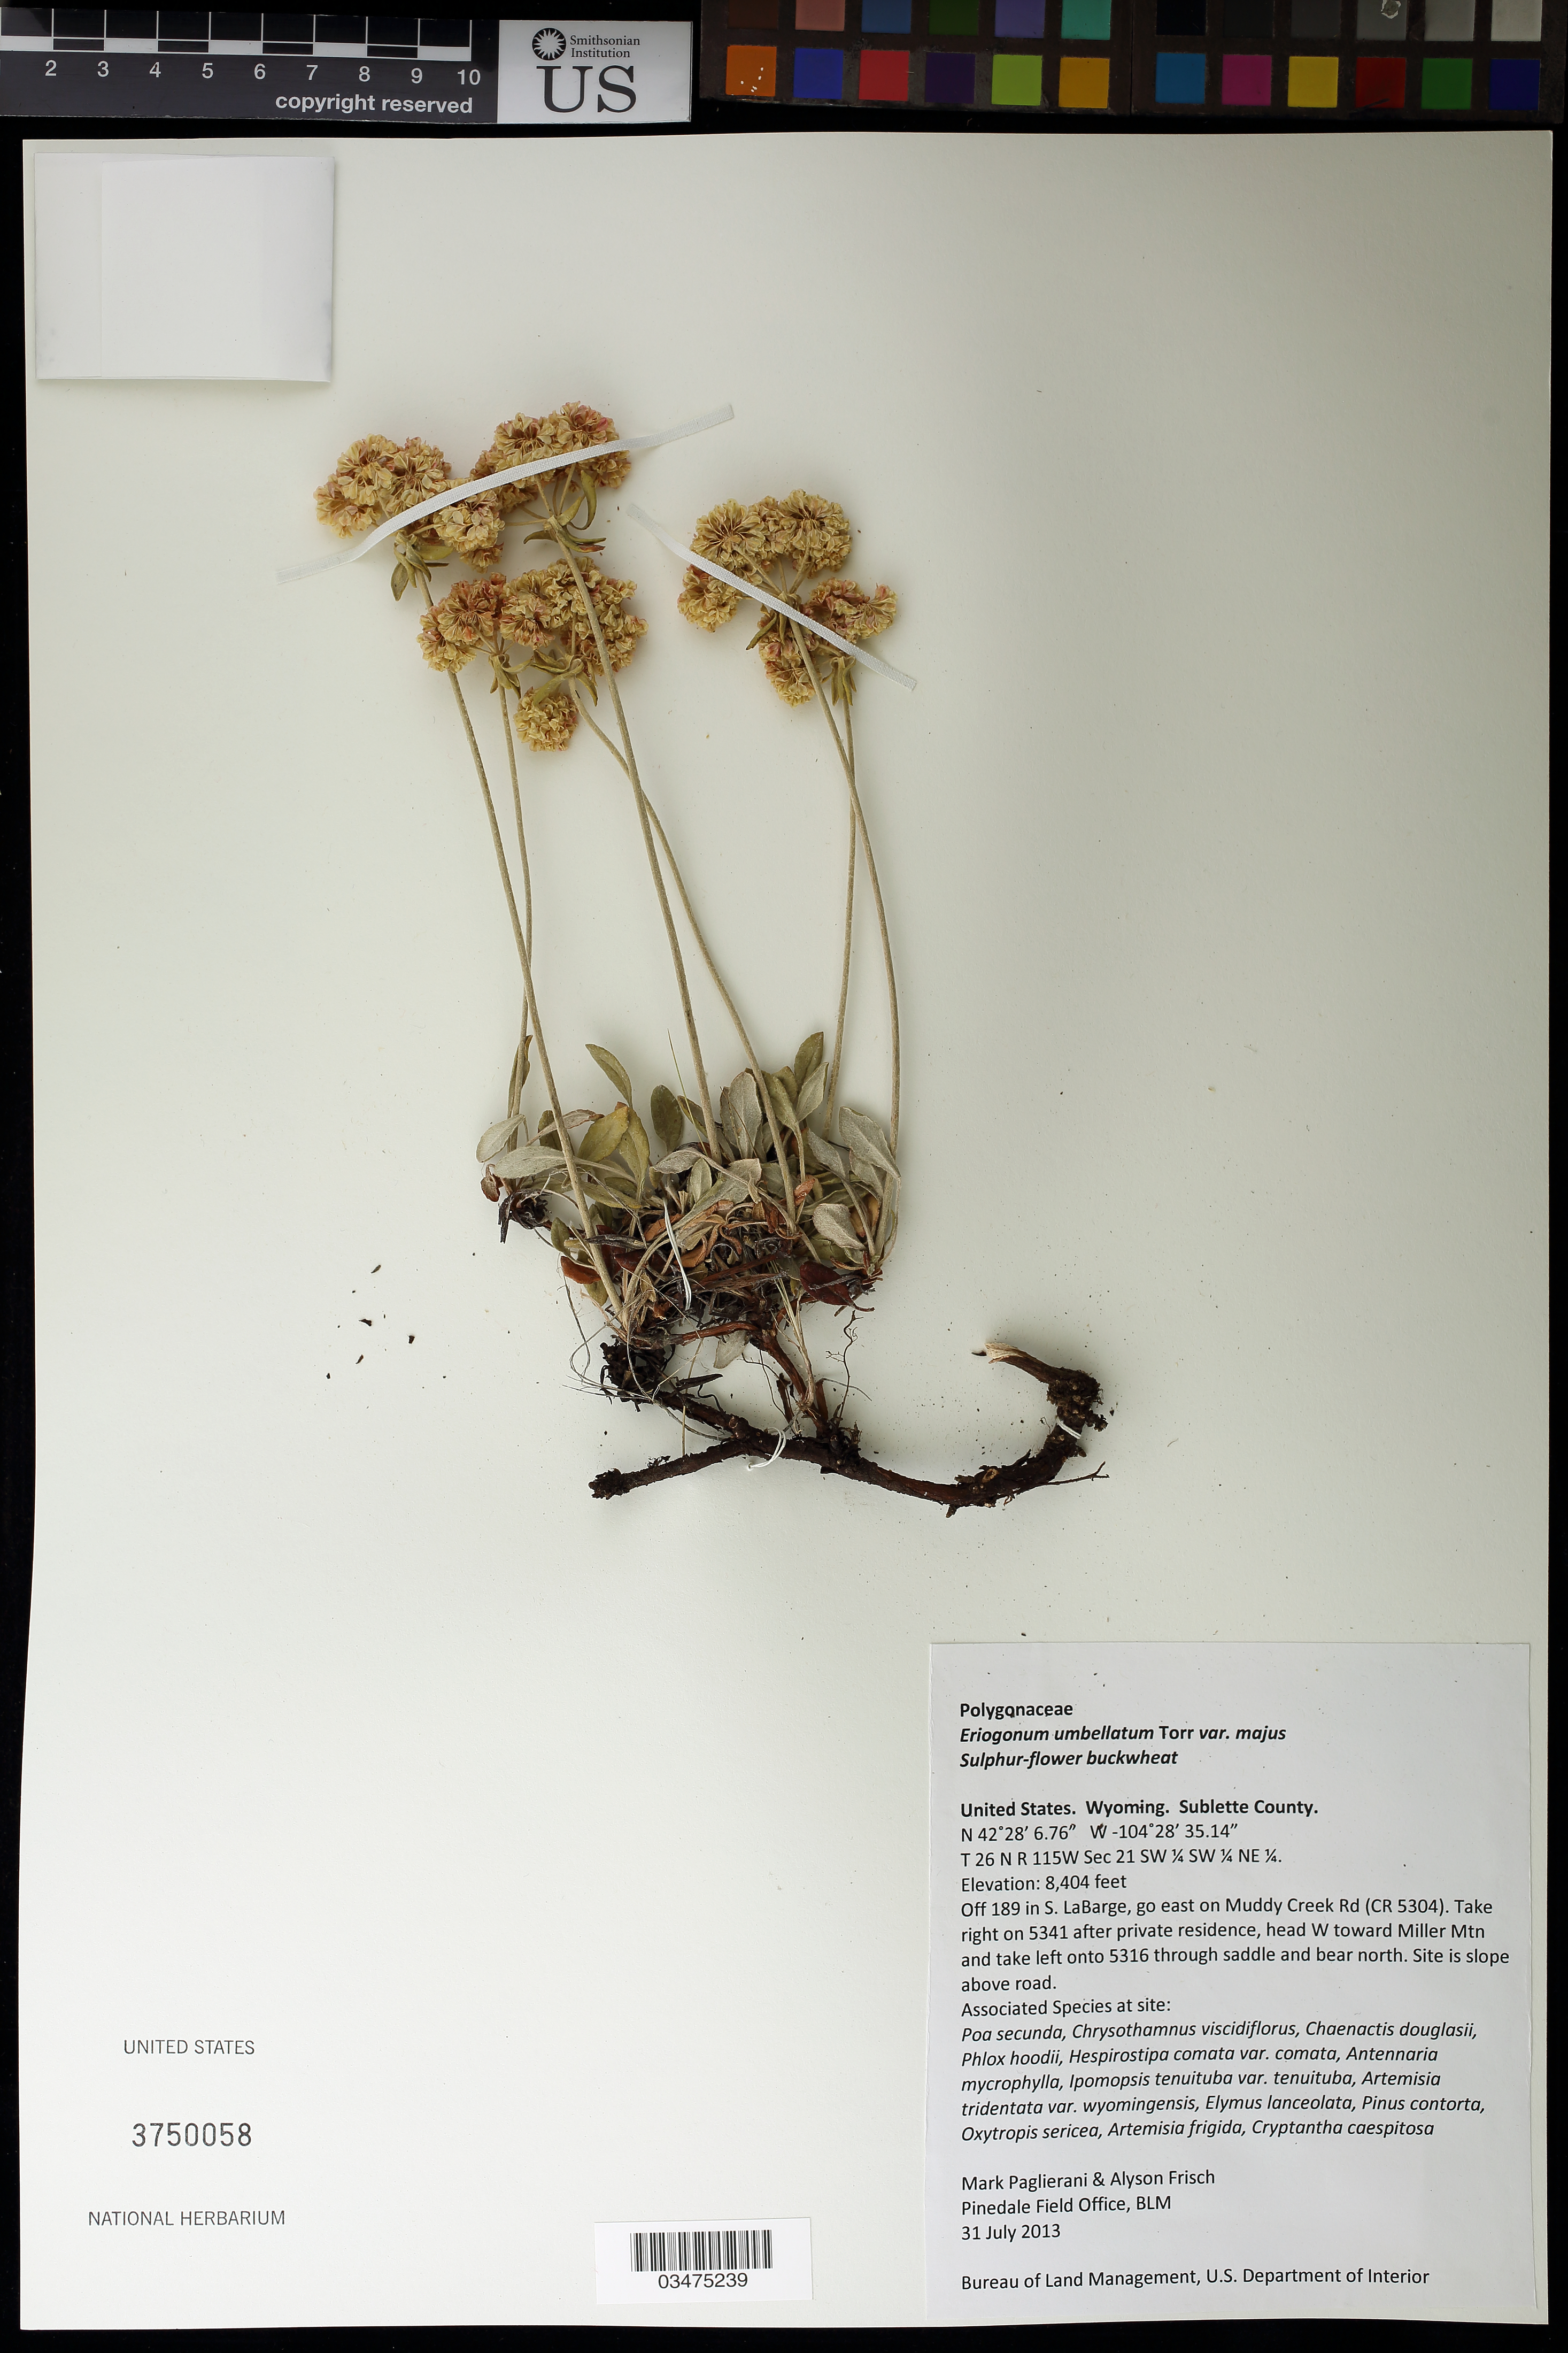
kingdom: Plantae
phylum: Tracheophyta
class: Magnoliopsida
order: Caryophyllales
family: Polygonaceae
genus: Eriogonum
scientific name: Eriogonum umbellatum var. majus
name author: Hook.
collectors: M. Paglierani & A. Frisch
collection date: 2013-07-31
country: United States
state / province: Wyoming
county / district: Sublette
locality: From Miller Mt take left onto 5316 through saddle and bear north.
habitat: With Poa secunda, Phlox hoodii, Pinus contorta, ect.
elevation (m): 2562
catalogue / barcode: US 3750058